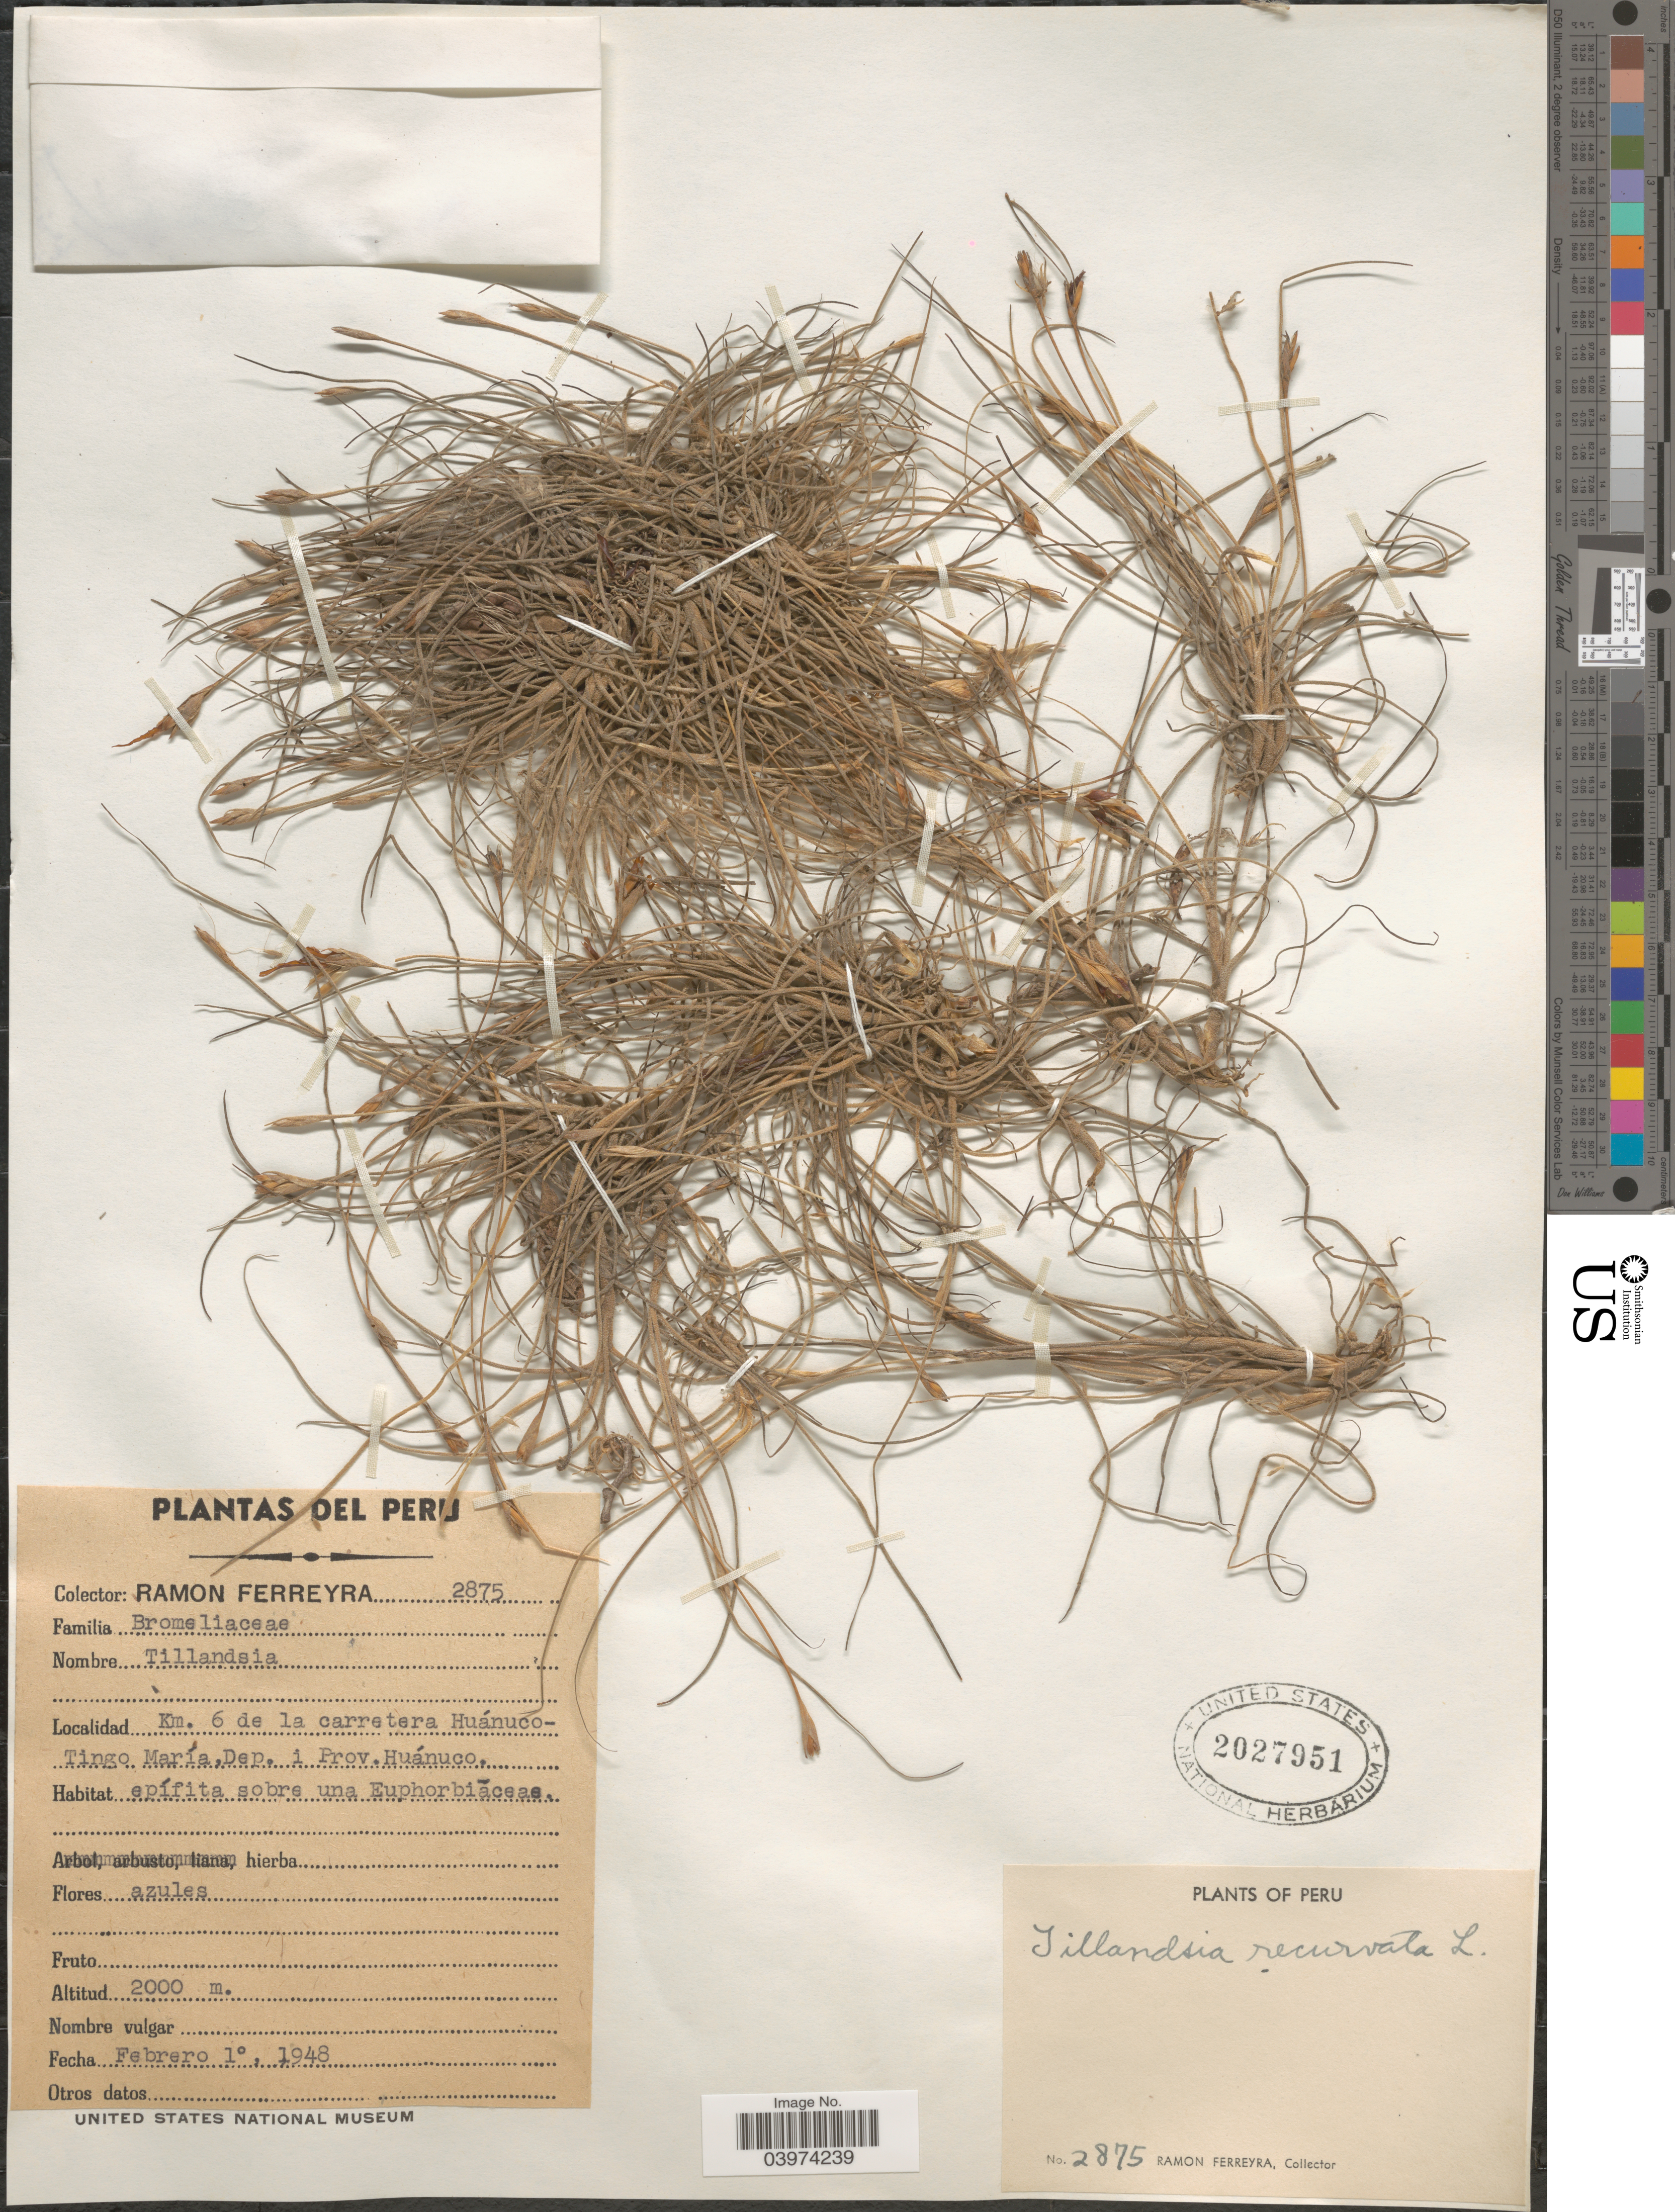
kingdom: Plantae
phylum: Tracheophyta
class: Liliopsida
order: Poales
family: Bromeliaceae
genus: Tillandsia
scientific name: Tillandsia recurvata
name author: L.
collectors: R. A. Ferreyra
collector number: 2875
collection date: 1948-02-01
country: Peru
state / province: Huánuco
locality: Km. 6 de la carretera Huánuco-Tingo María,Dep. i Prov.Huánuco.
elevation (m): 2000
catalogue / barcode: US 2027951